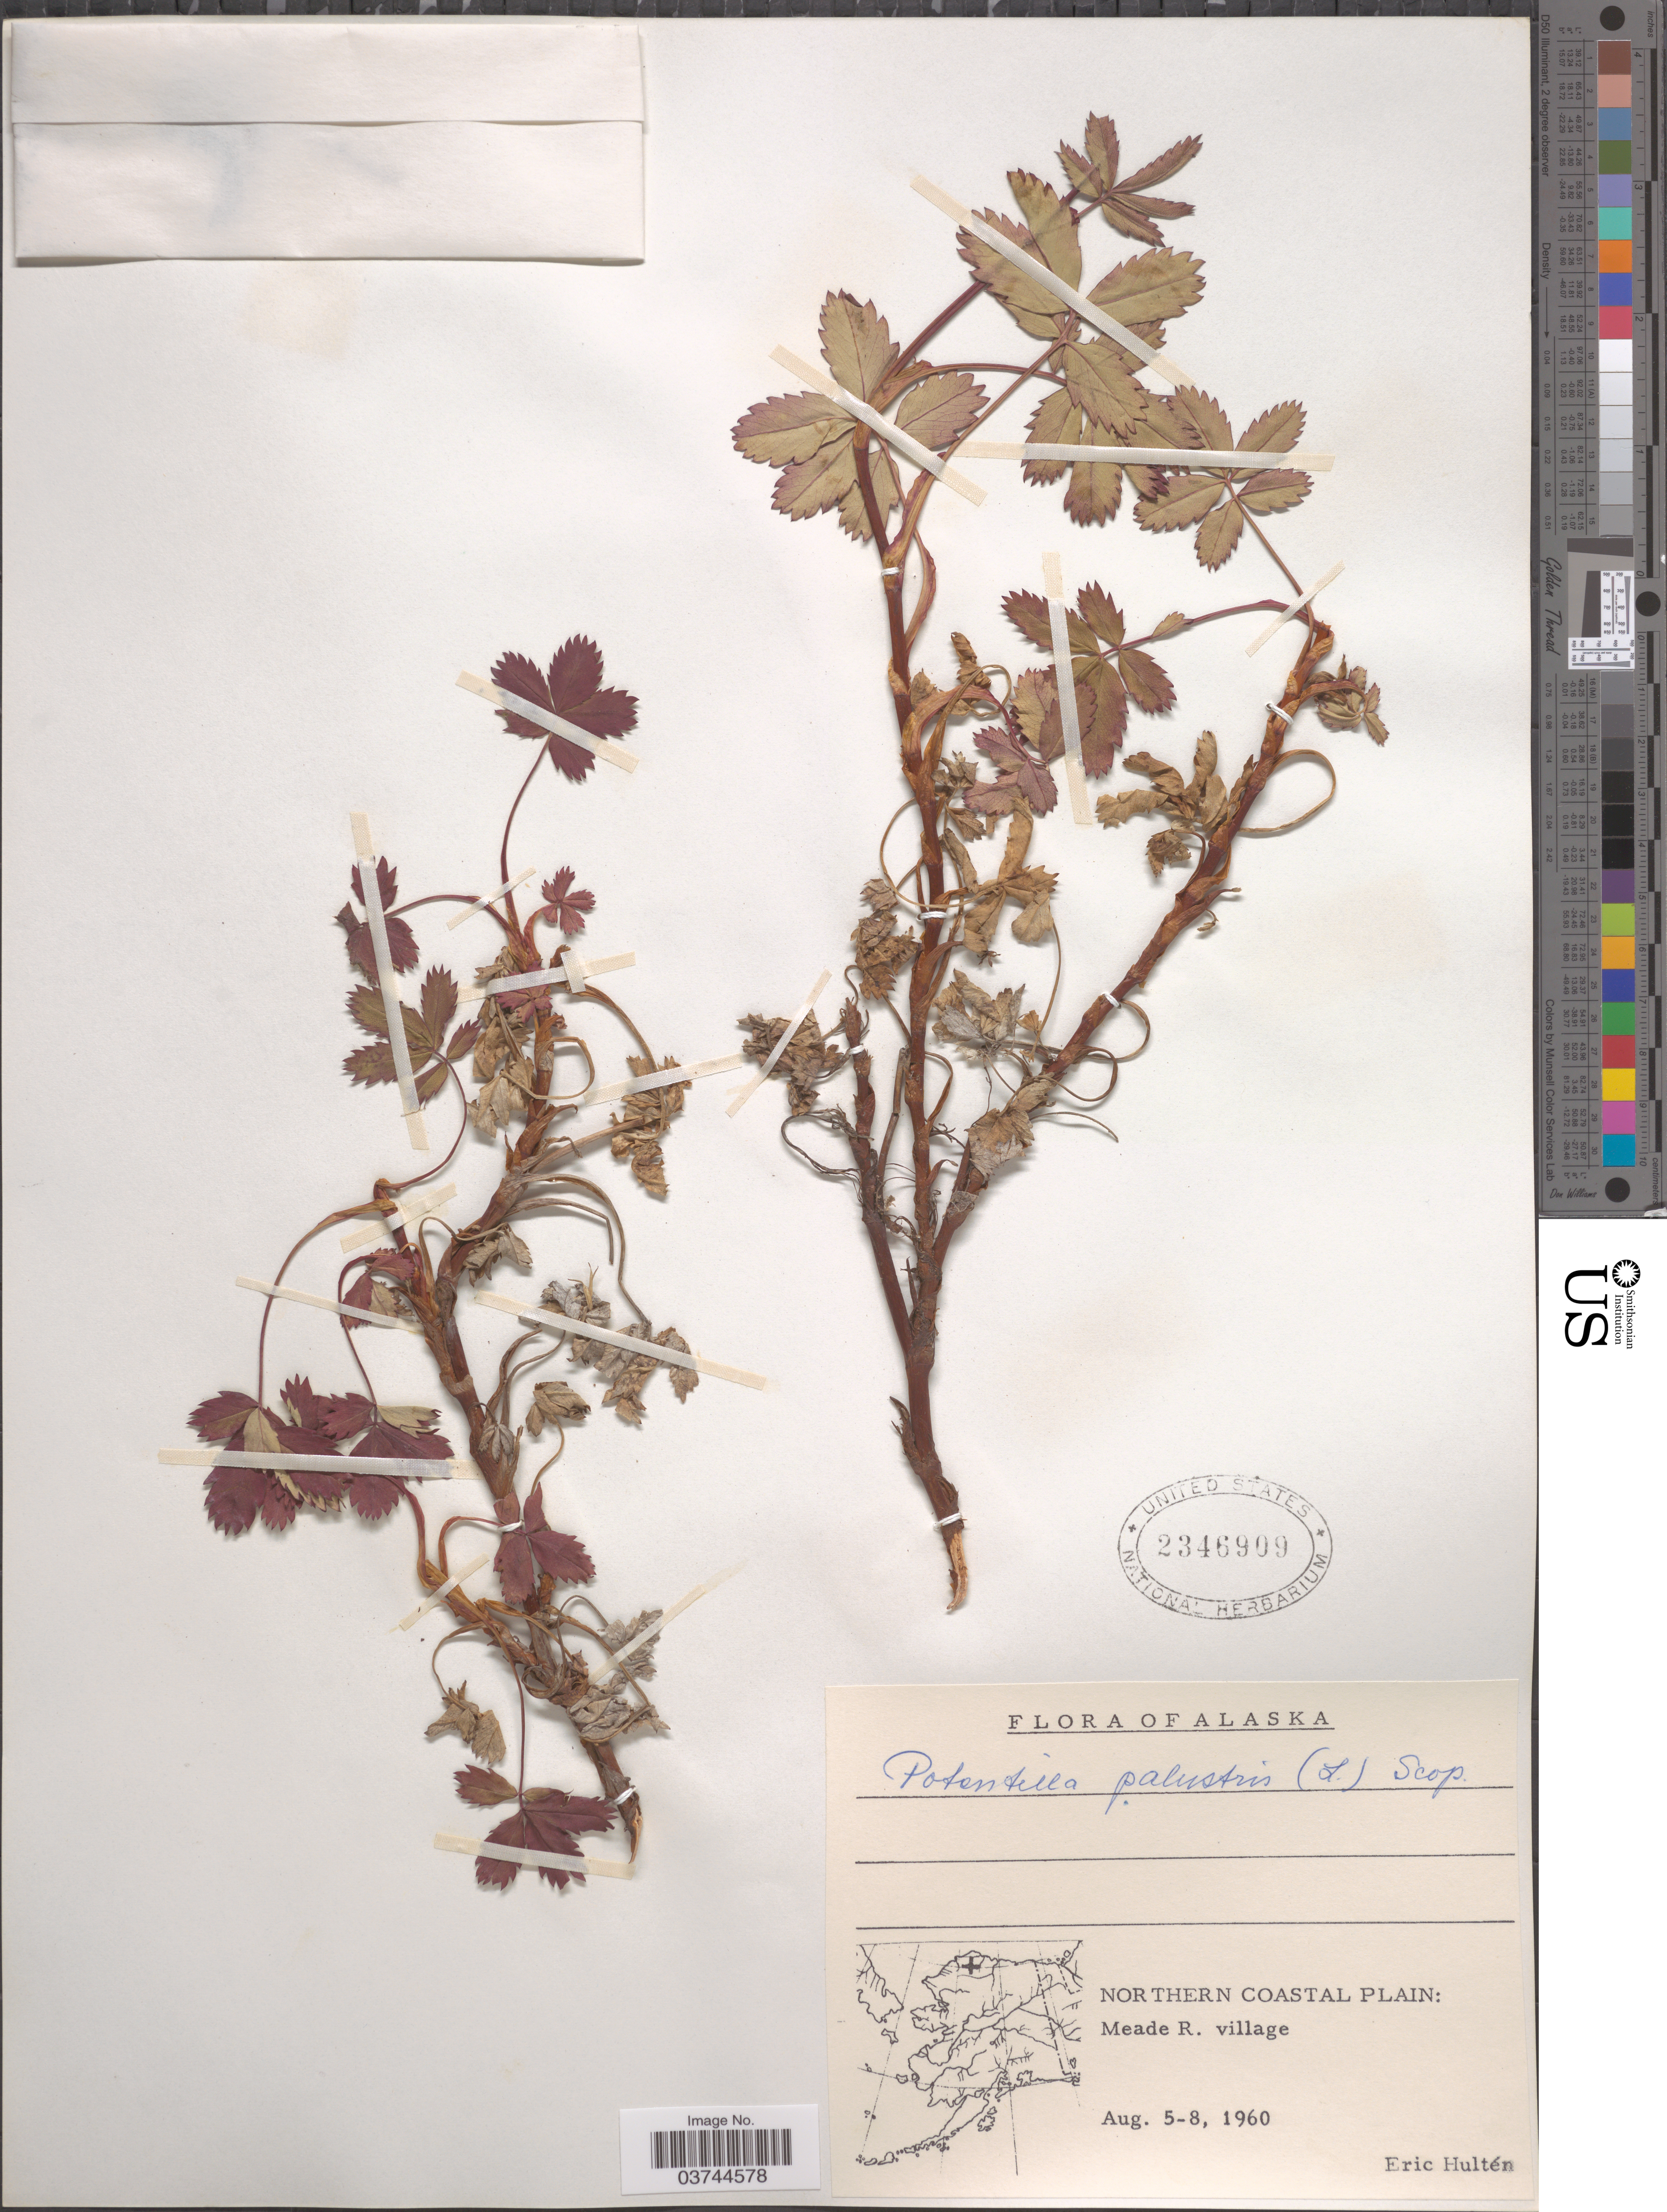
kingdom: Plantae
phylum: Tracheophyta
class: Magnoliopsida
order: Rosales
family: Rosaceae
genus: Comarum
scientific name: Comarum palustre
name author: L.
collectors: E. G. Hultén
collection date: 1960-08-05/1960-08-08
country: United States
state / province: Alaska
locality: Northern Coastal Plain: Meade R. village.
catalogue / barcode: US 2346909